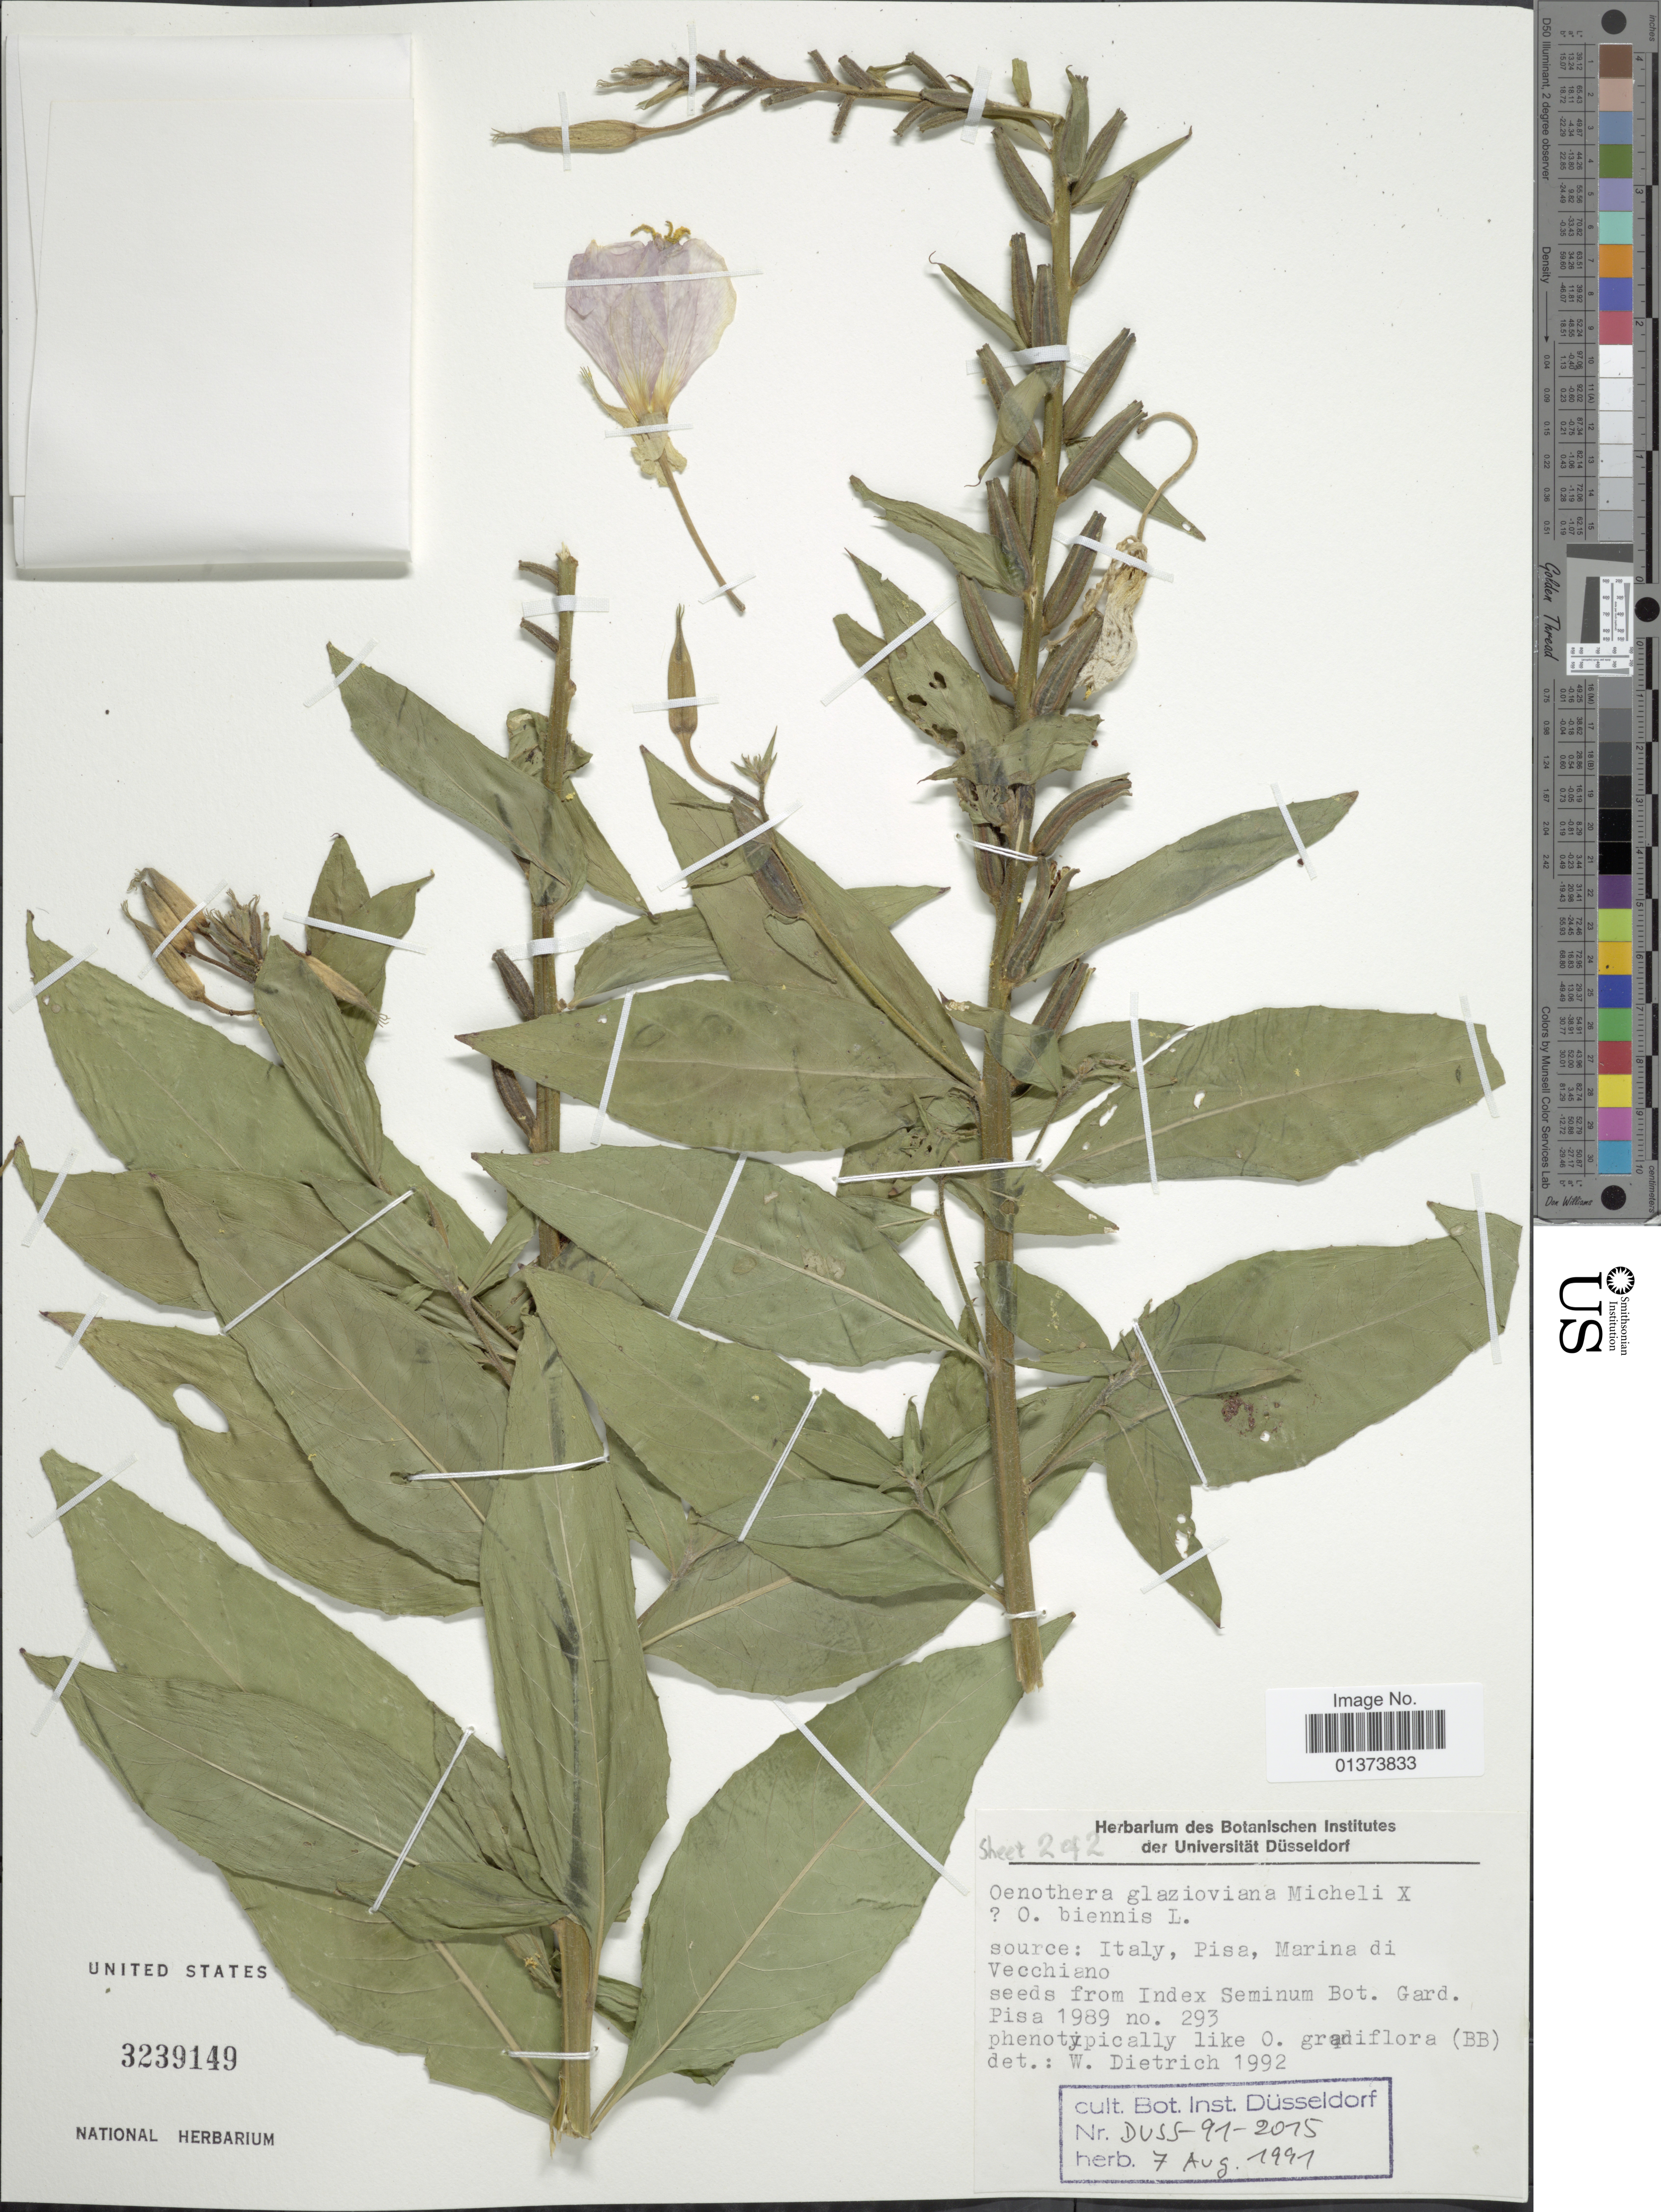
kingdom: Plantae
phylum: Tracheophyta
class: Magnoliopsida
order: Myrtales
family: Onagraceae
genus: Oenothera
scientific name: Oenothera glazioviana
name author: Micheli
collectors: Index Seminum Bot. Gard. Pisa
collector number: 293?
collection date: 1989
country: Italy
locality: Pisa, Marina di Vecchiano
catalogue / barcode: US 3239149